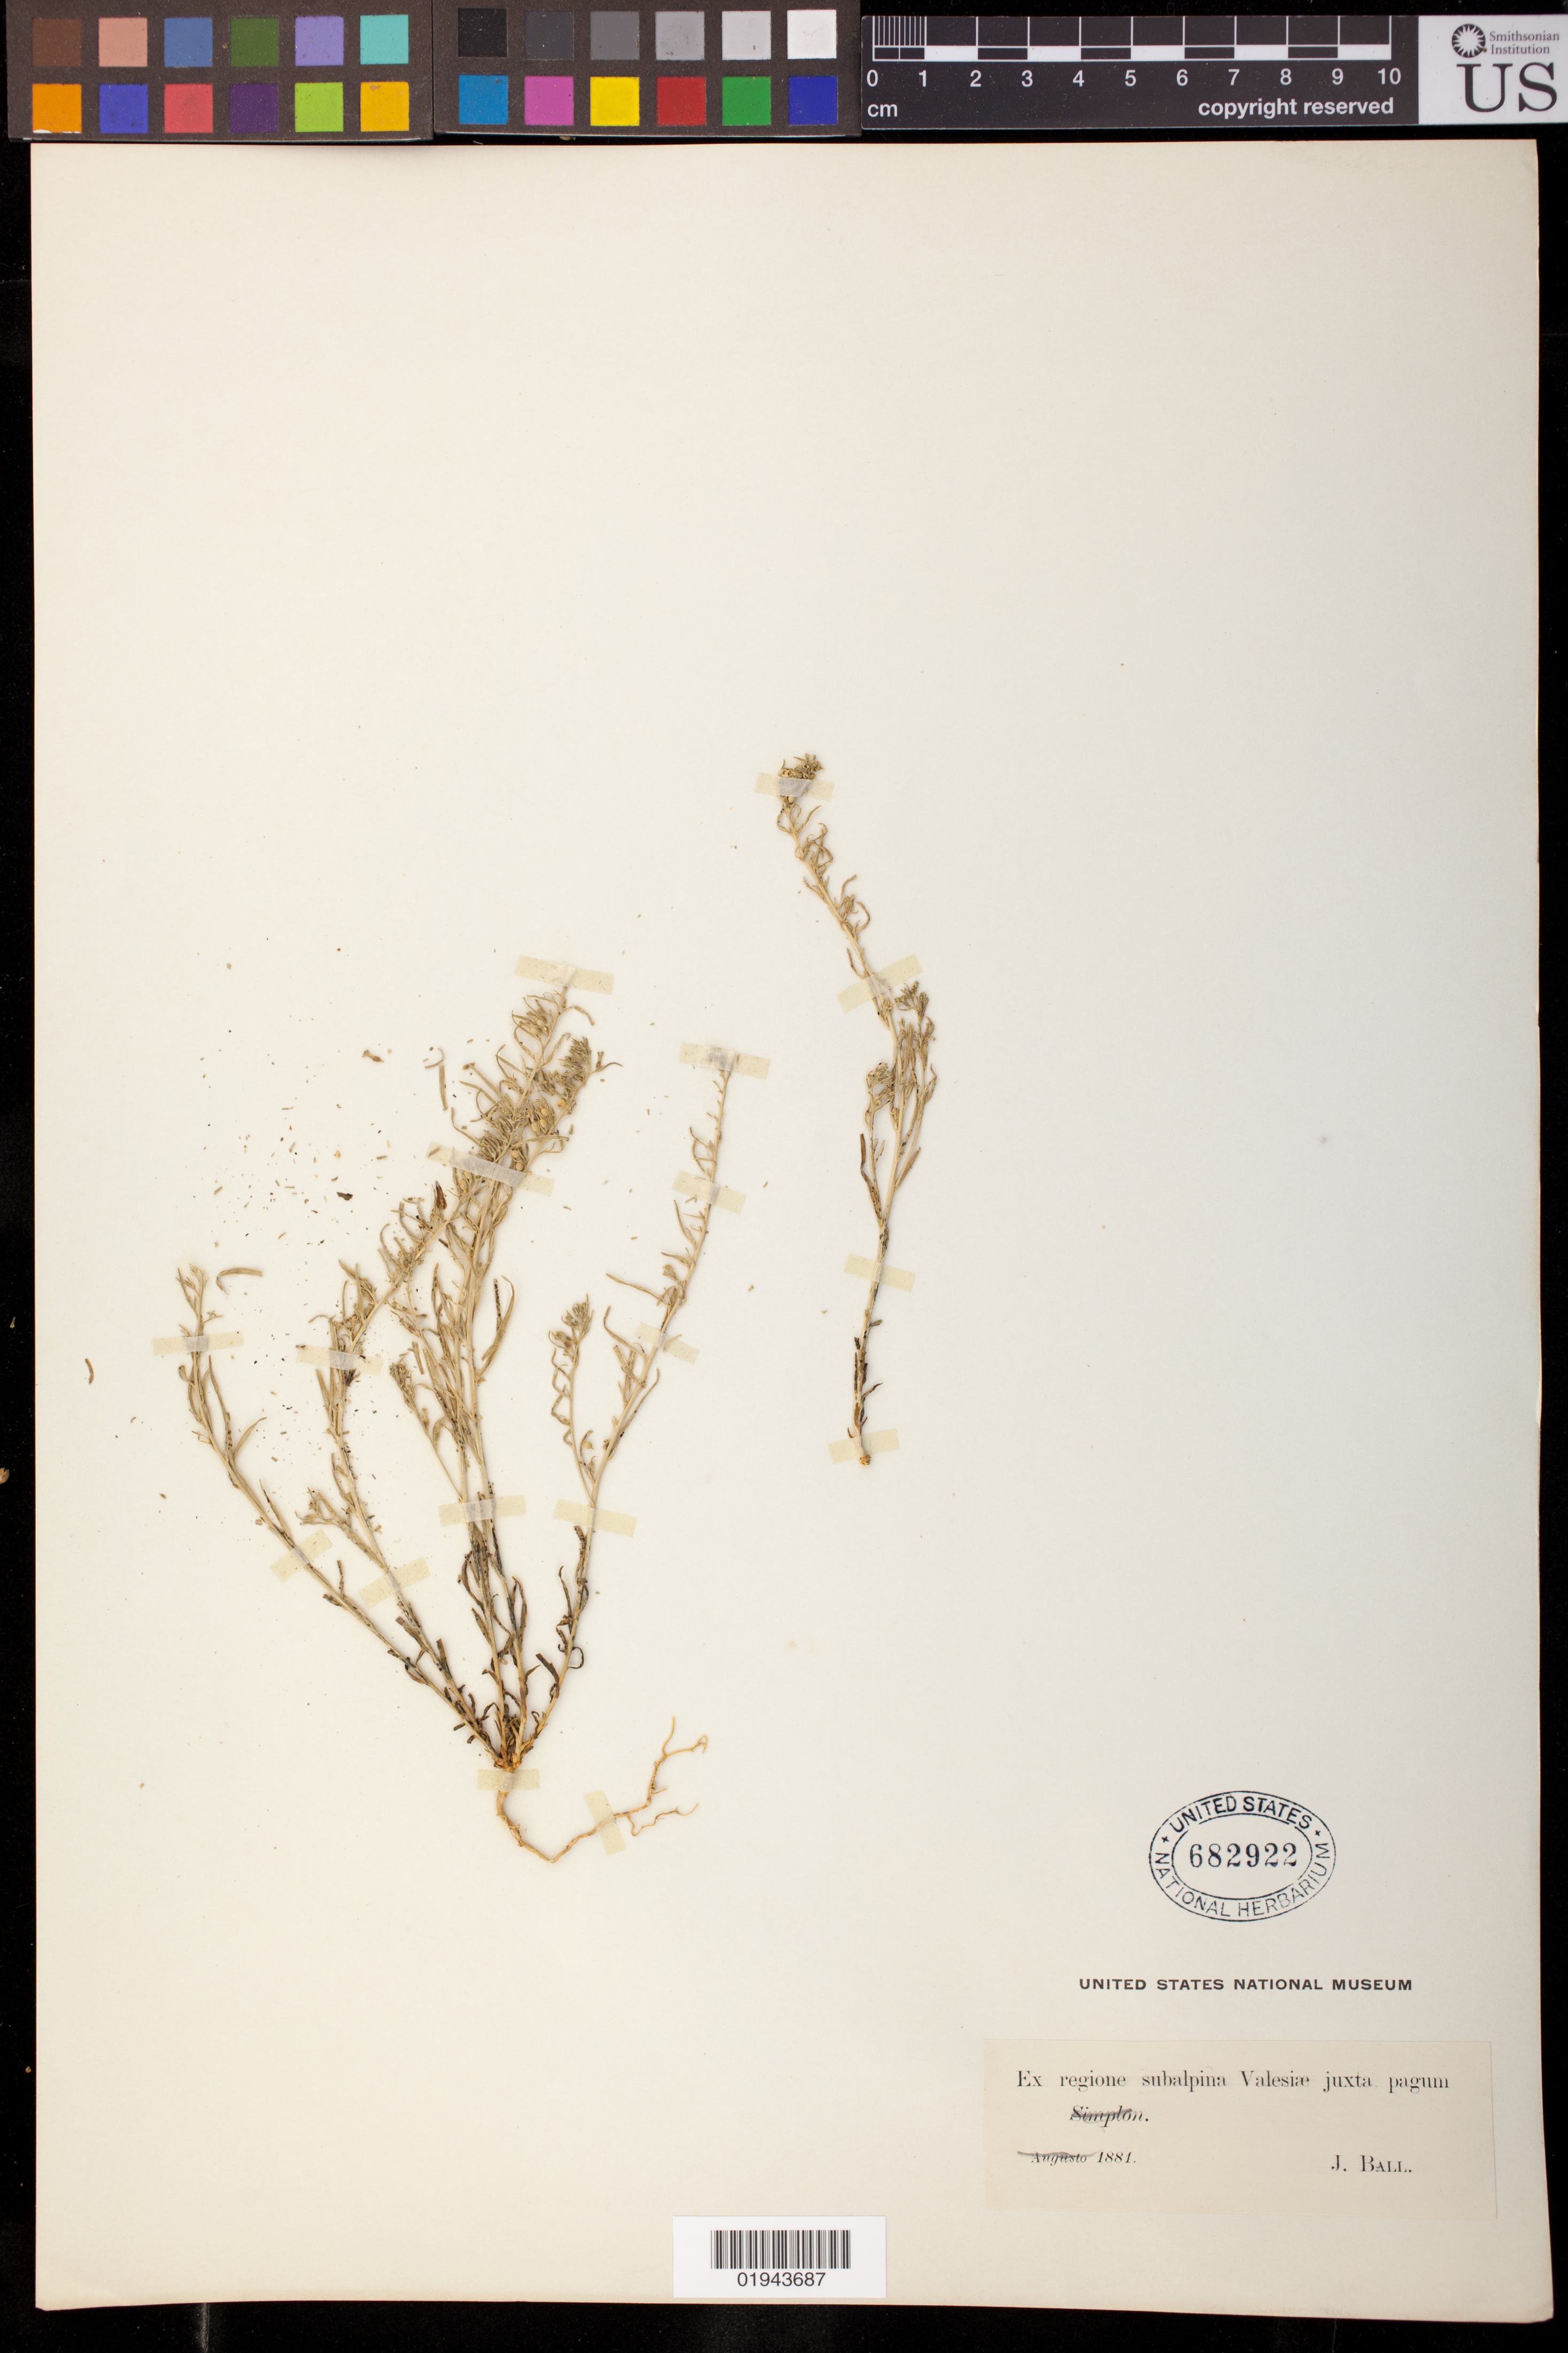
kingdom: Plantae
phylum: Tracheophyta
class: Magnoliopsida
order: Santalales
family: Thesiaceae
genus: Thesium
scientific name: Thesium sp.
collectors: J. Ball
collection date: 1881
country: Switzerland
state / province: Valais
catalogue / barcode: US 682922